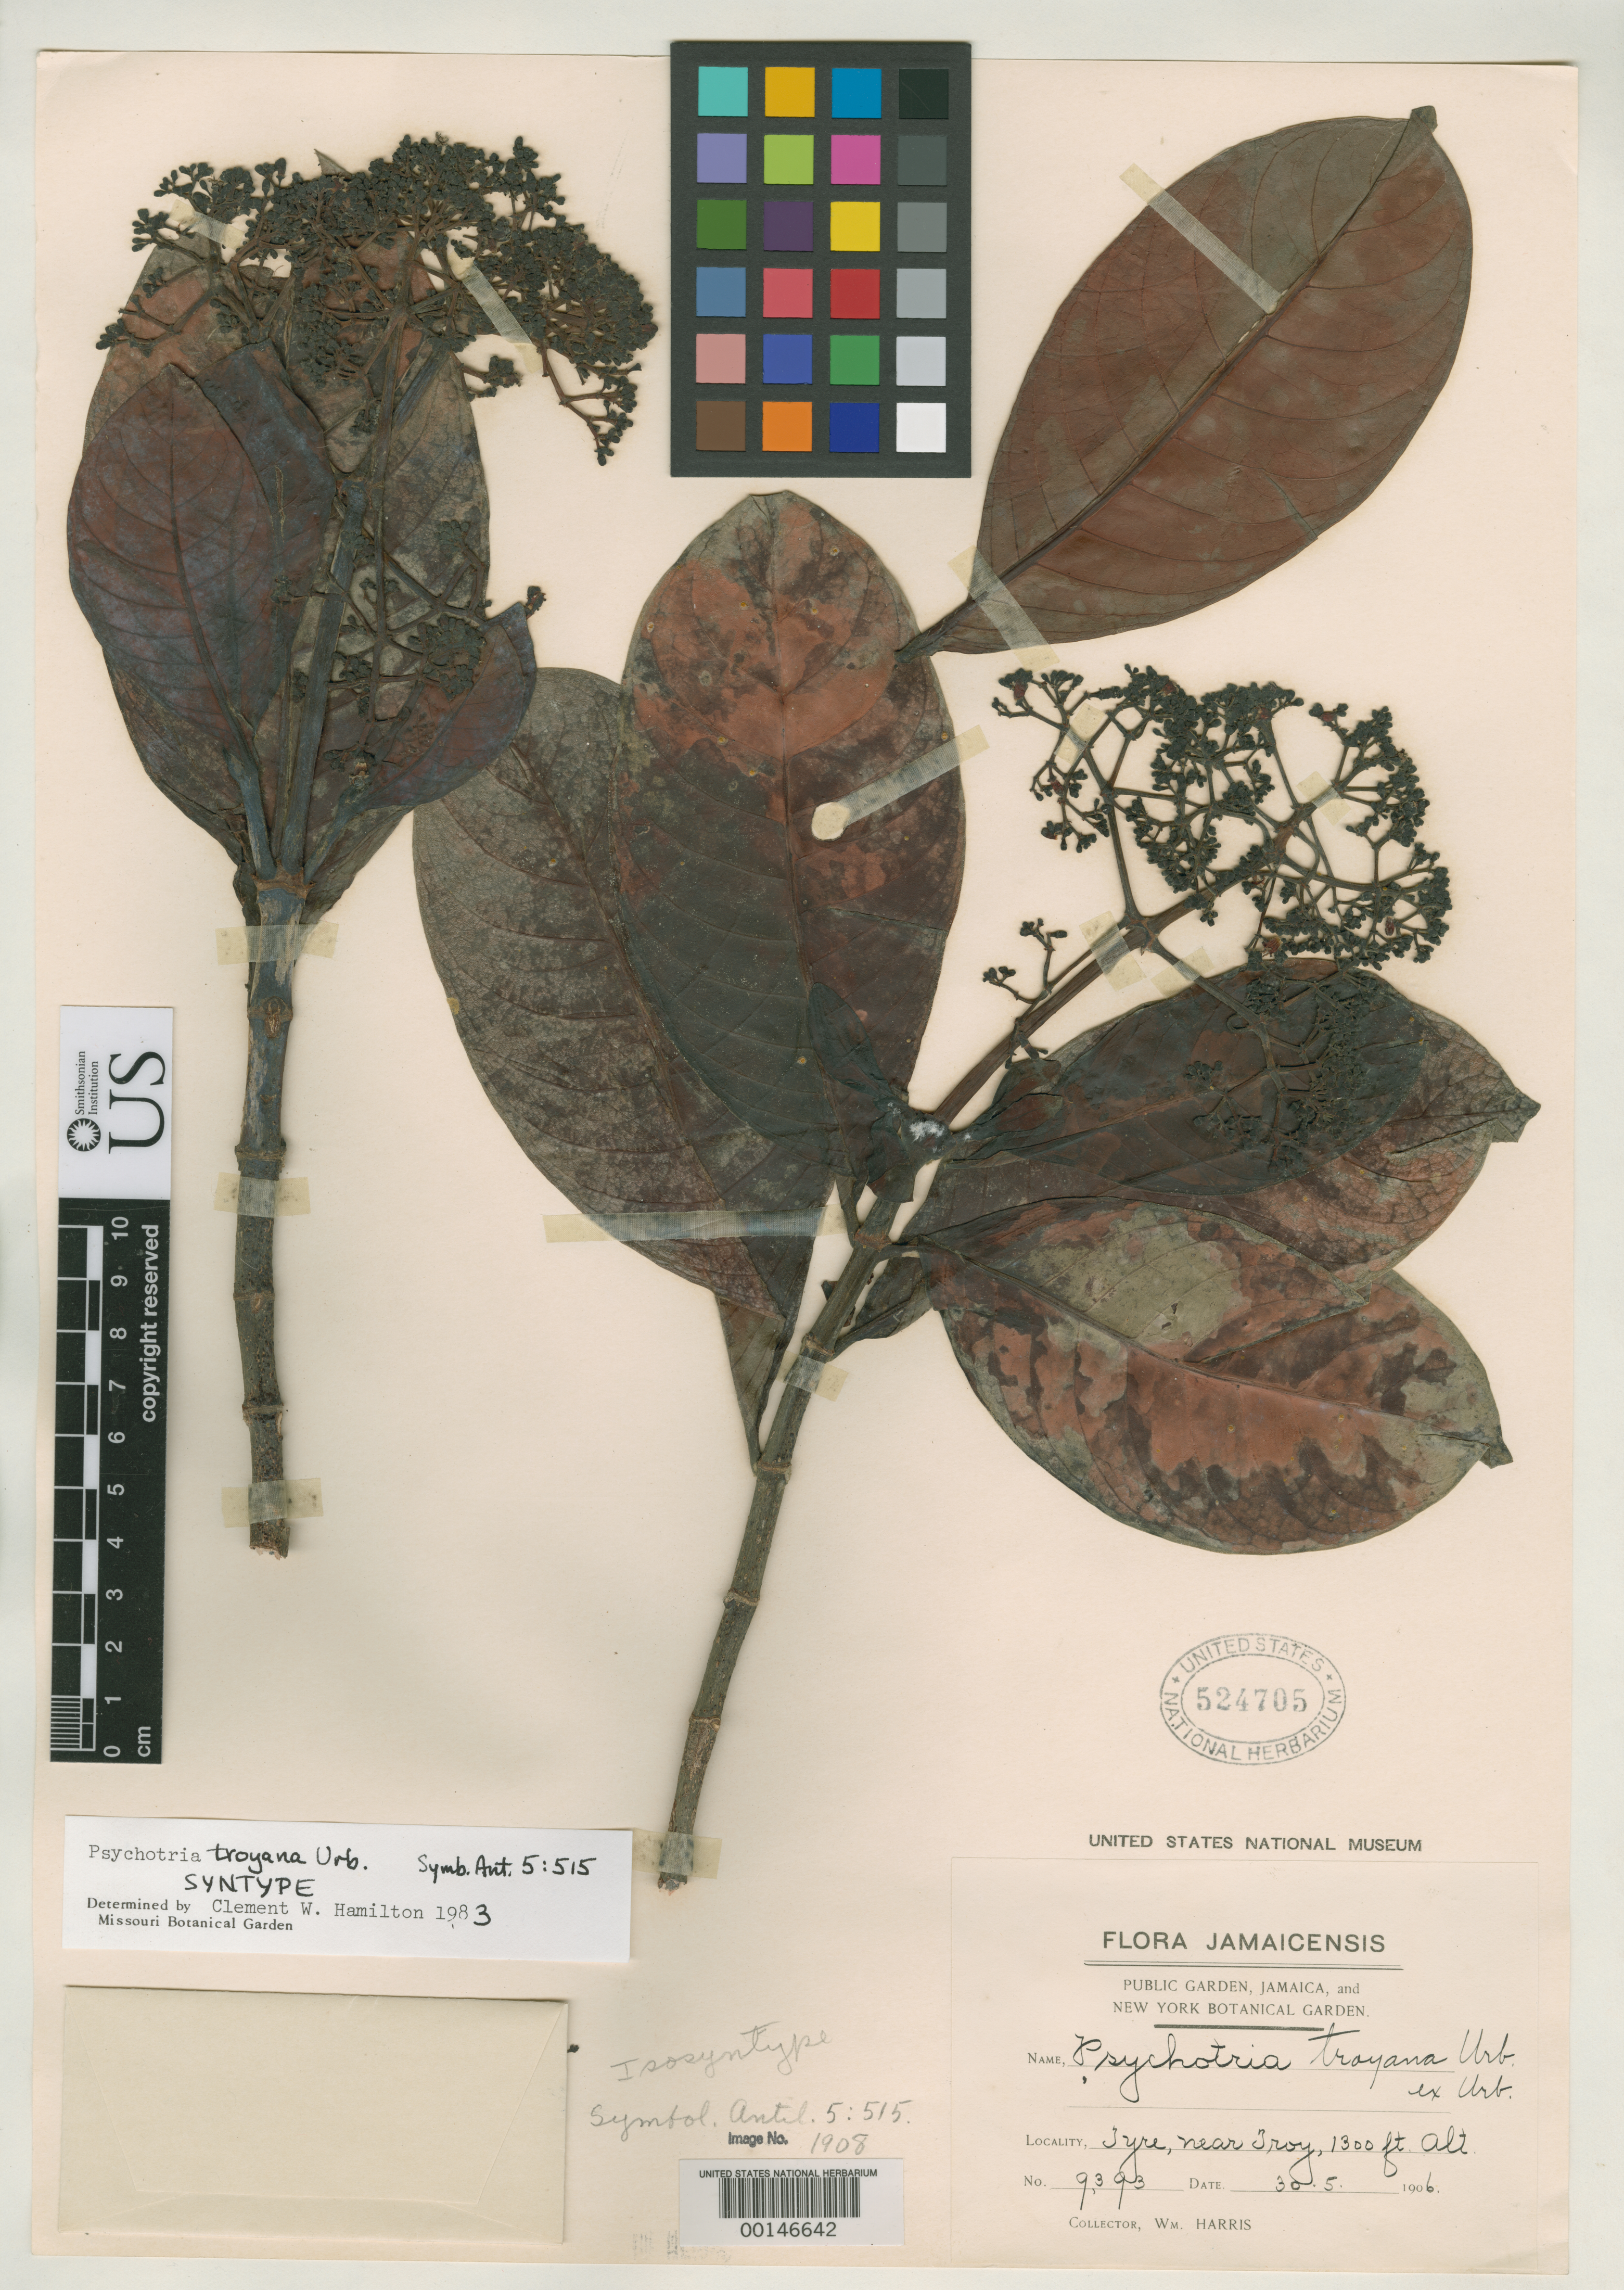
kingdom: Plantae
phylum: Tracheophyta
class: Magnoliopsida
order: Gentianales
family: Rubiaceae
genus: Psychotria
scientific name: Psychotria troyana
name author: Urb.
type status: Isosyntype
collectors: W. H. Harris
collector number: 9393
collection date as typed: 30 May 1906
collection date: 1906-05-30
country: Jamaica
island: Greater Antilles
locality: Near Troy; alt. 1300 ft.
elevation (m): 396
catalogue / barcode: US 524705